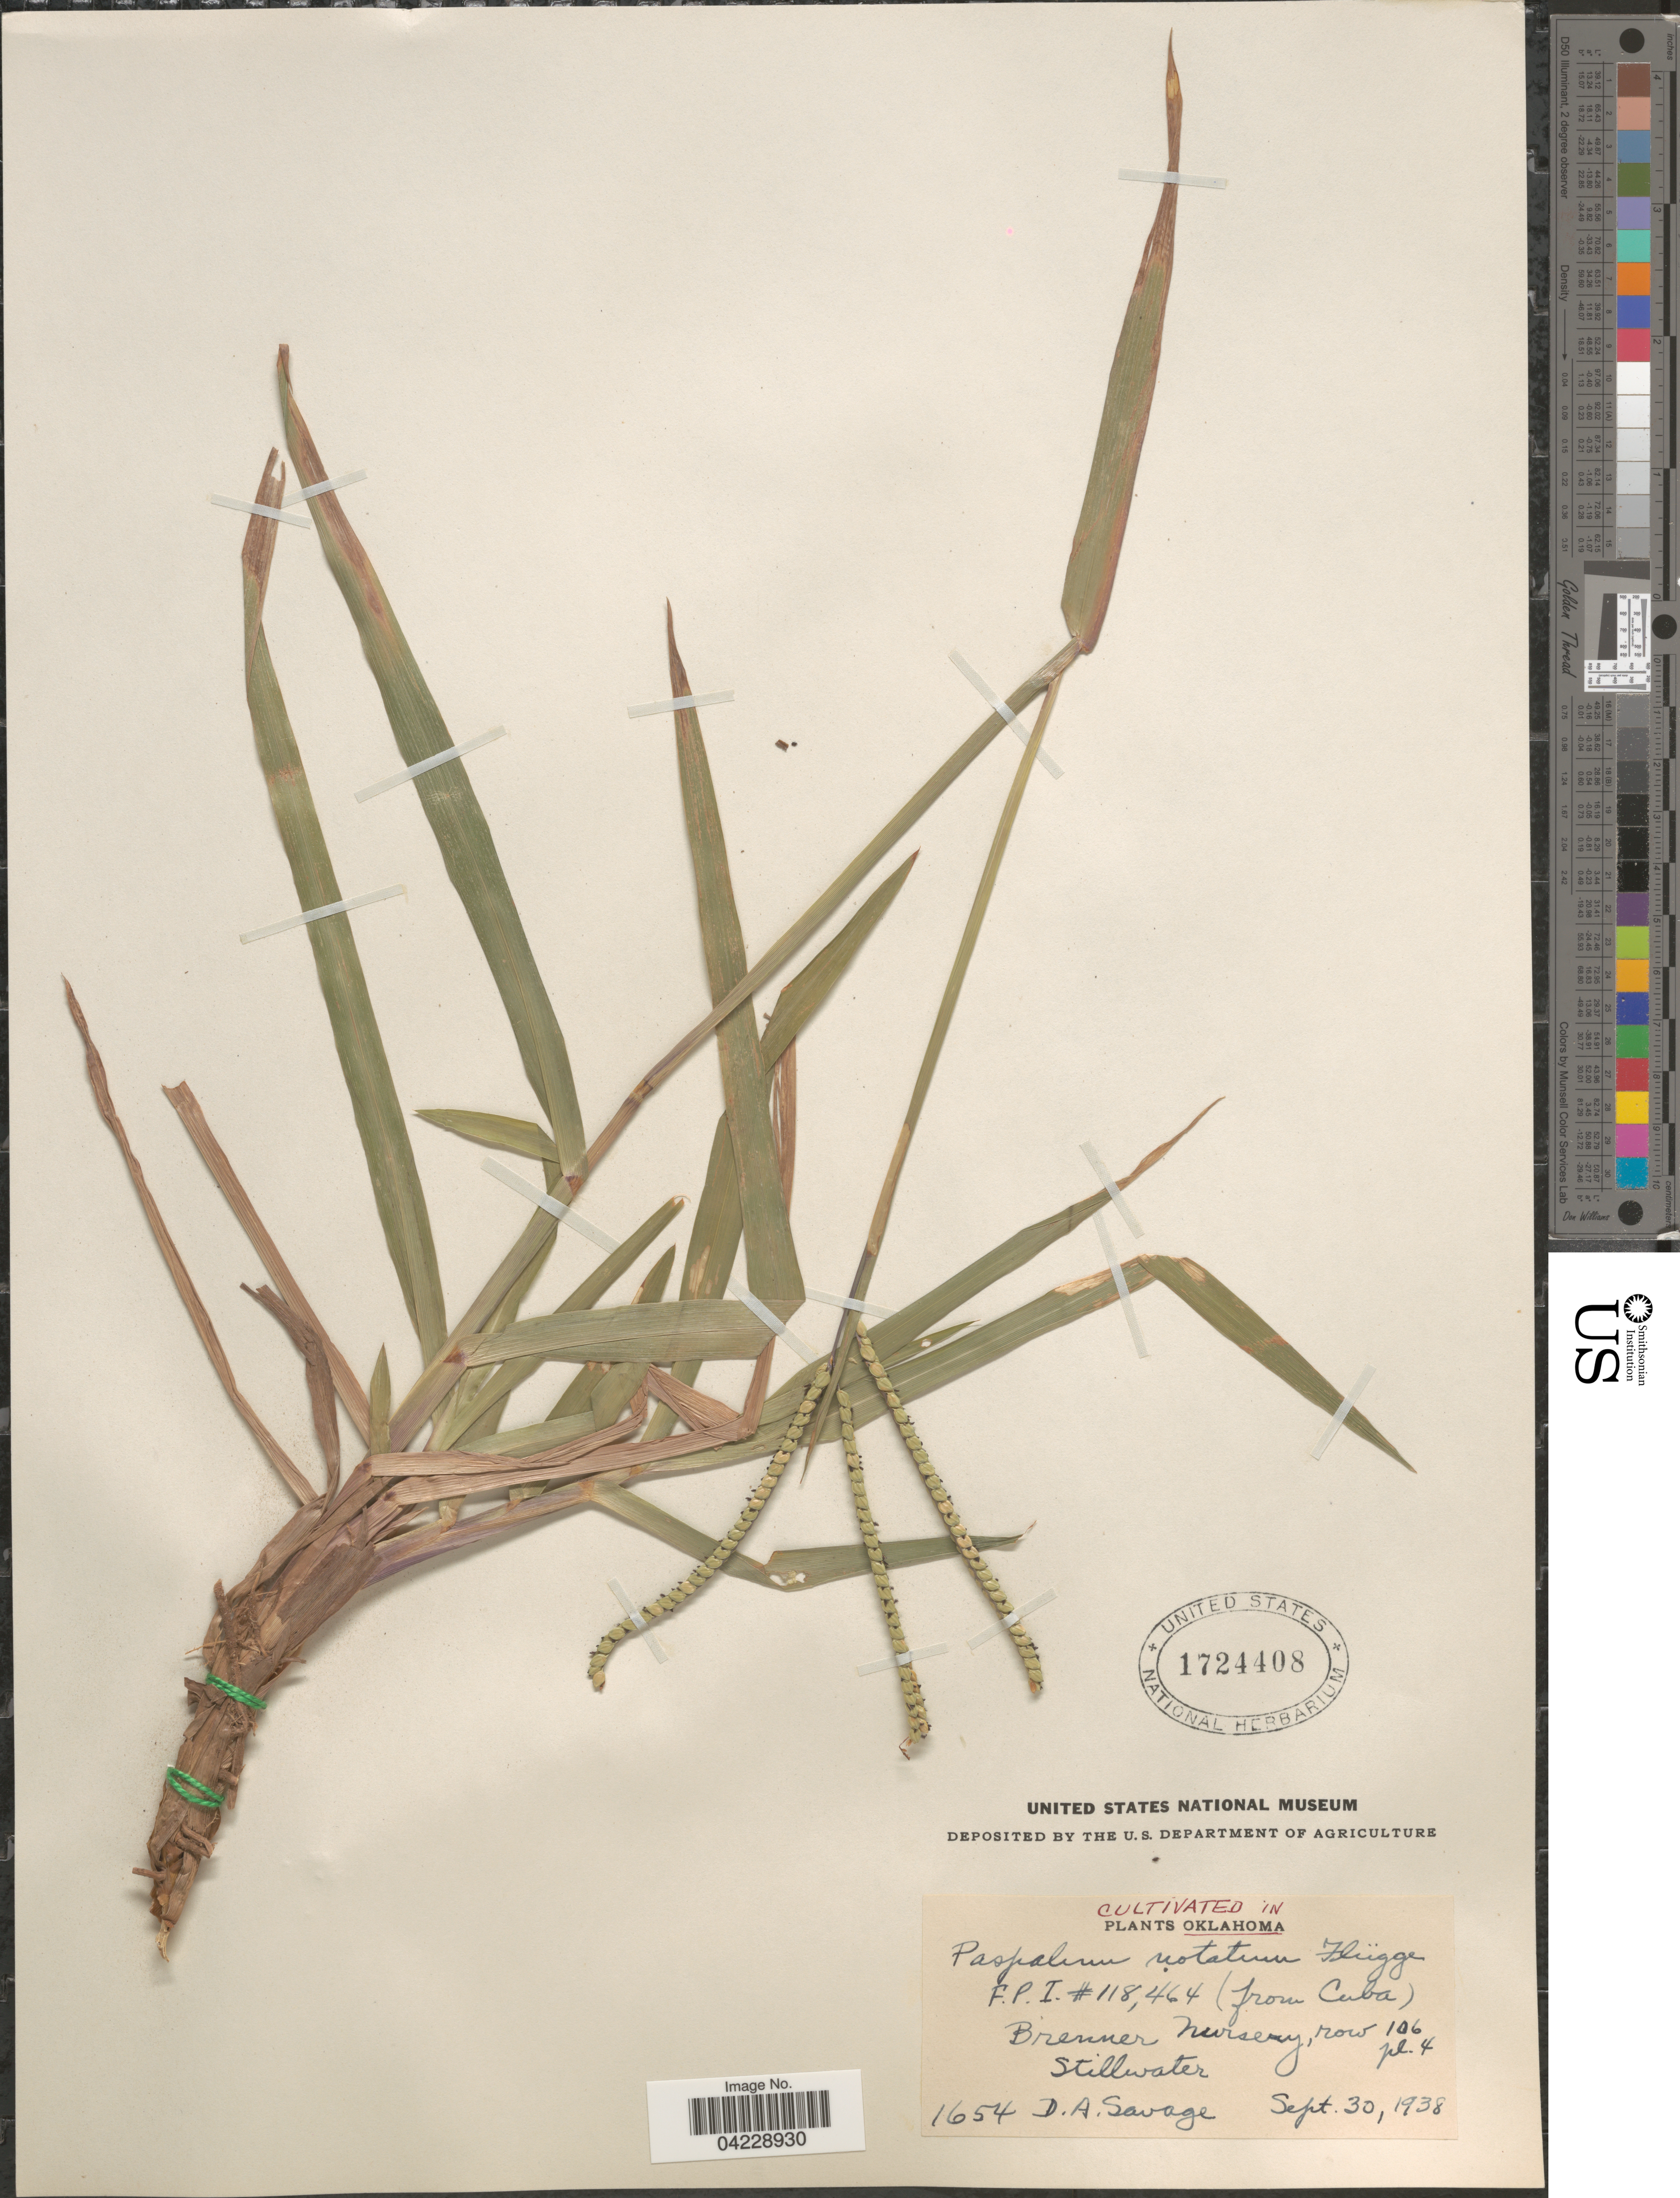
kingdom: Plantae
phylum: Tracheophyta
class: Liliopsida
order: Poales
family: Poaceae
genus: Paspalum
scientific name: Paspalum notatum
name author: Flüggé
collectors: D. Savage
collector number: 1654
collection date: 1938-09-30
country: United States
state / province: Oklahoma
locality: Brenner Nursery, row 106, pl. 4. Stillwater.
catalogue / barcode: US 1724408